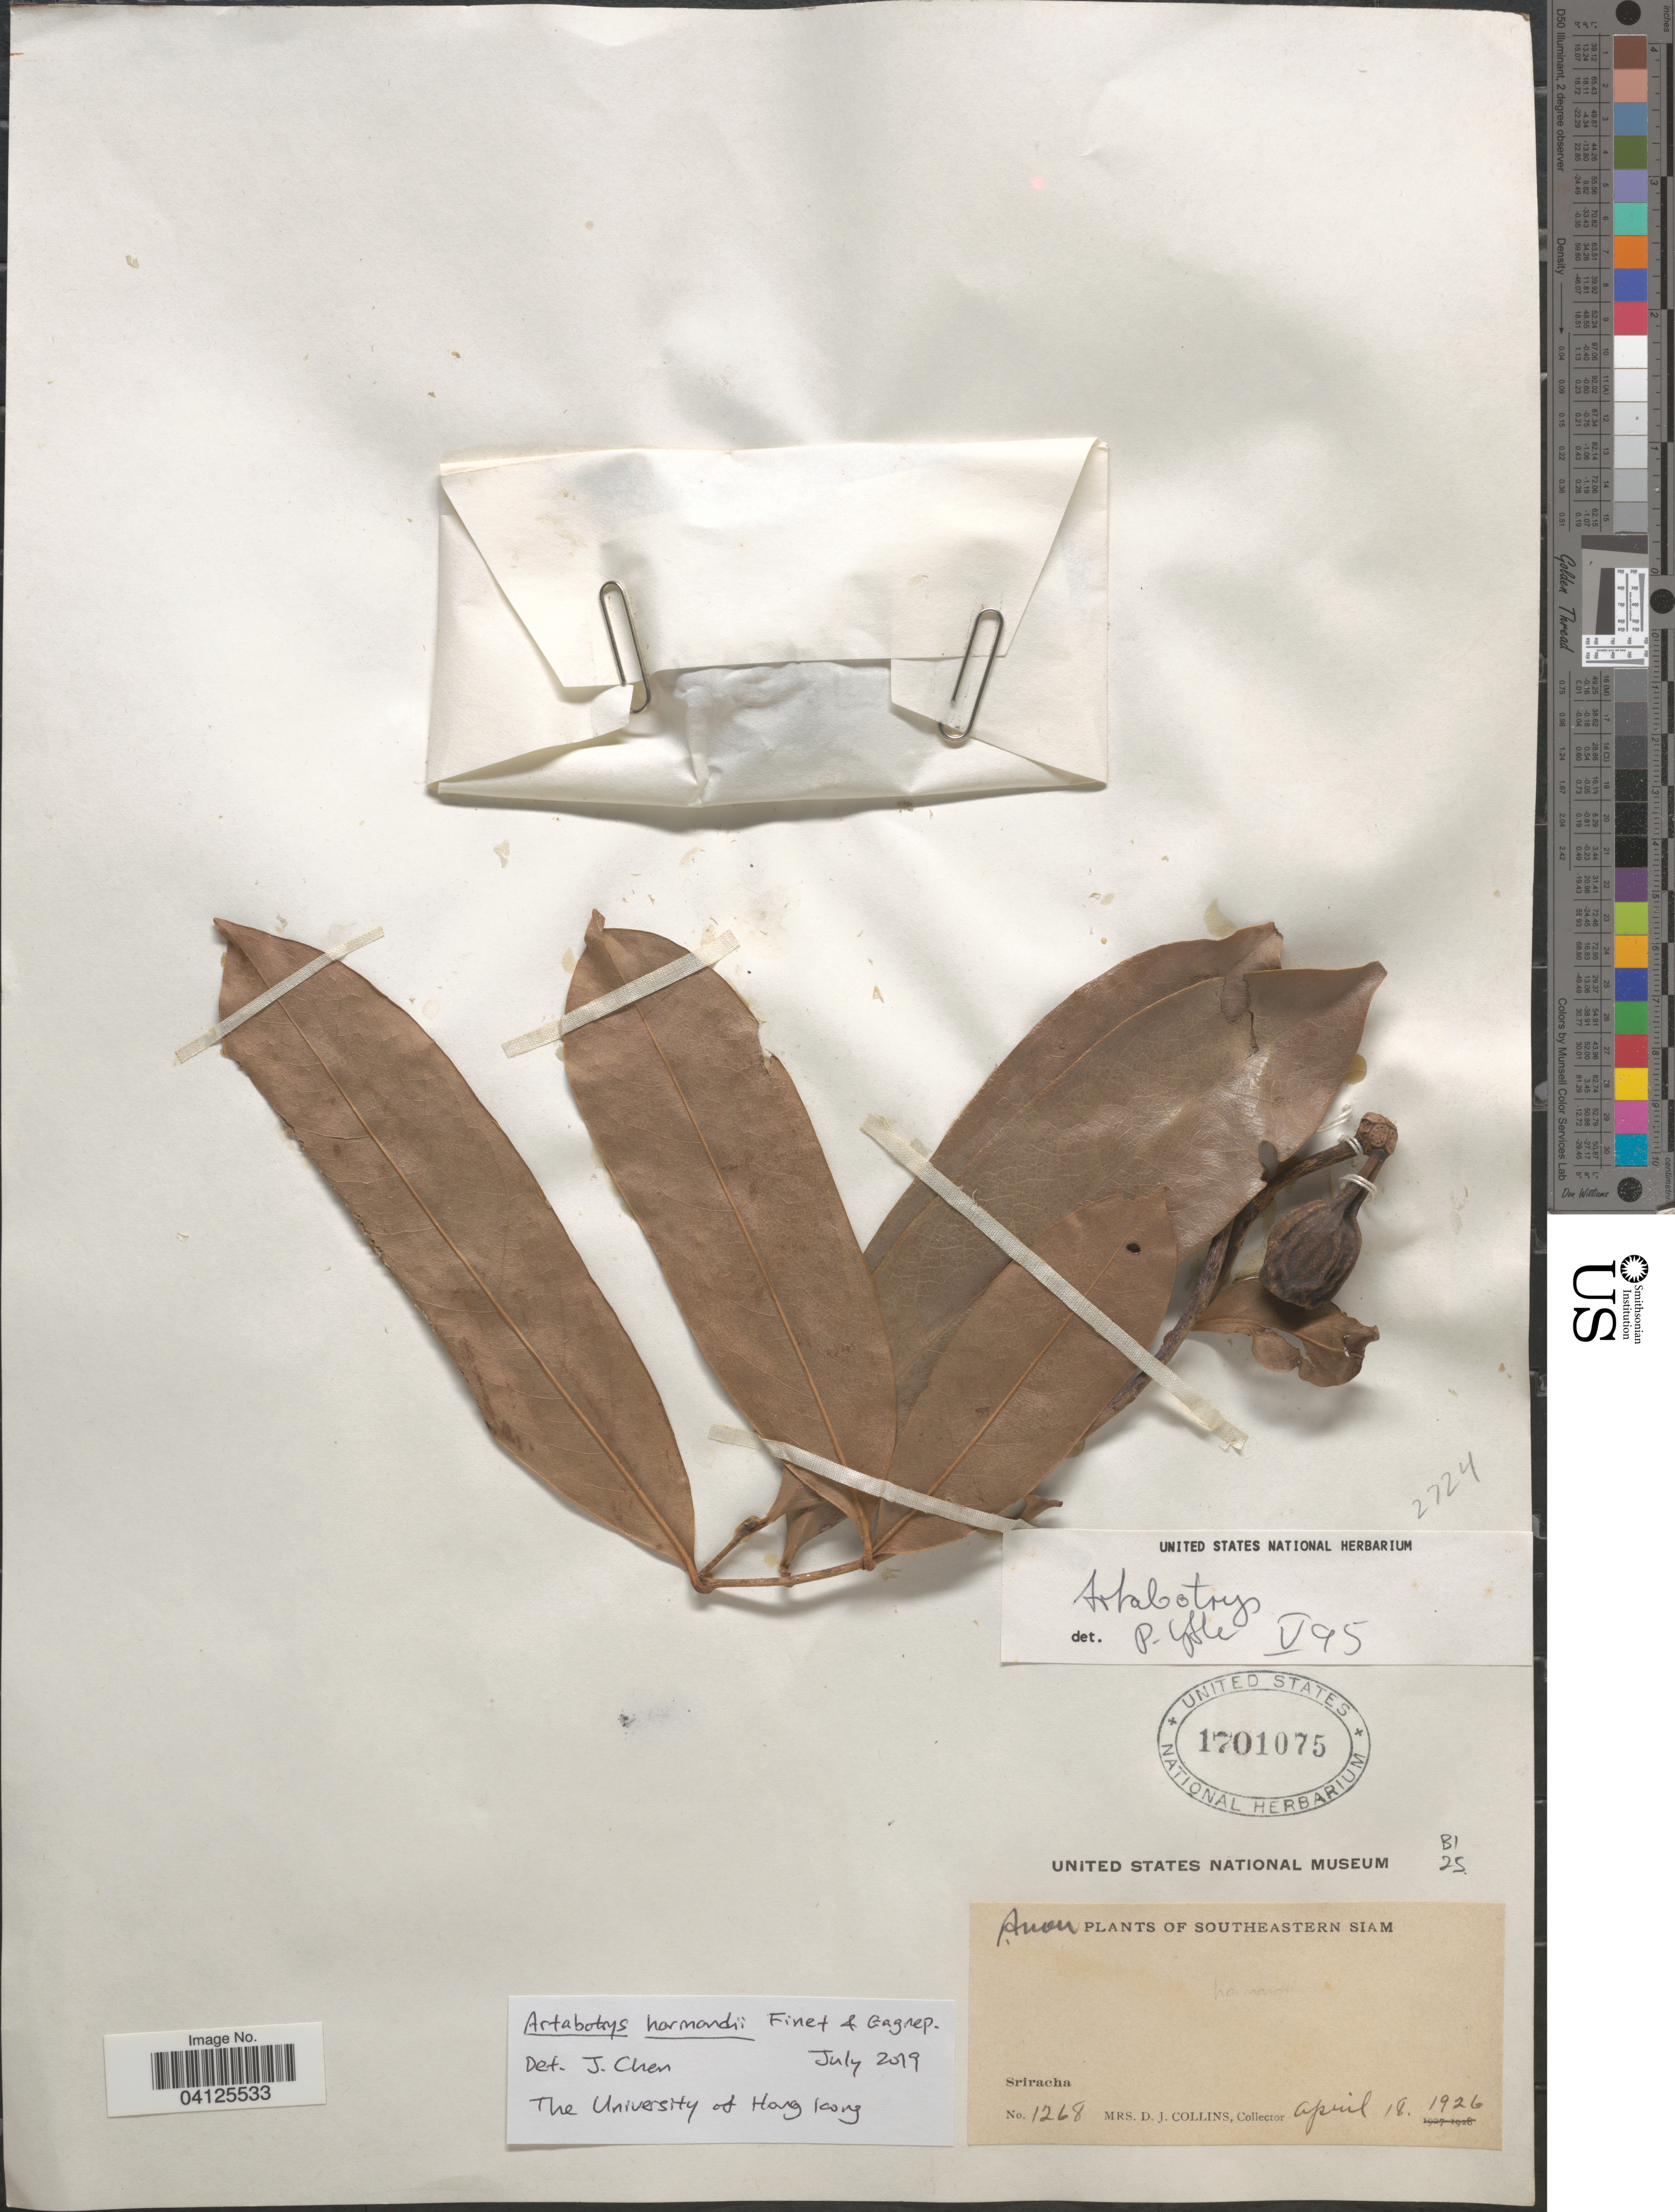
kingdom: Plantae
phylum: Tracheophyta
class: Magnoliopsida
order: Magnoliales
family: Annonaceae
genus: Artabotrys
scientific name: Artabotrys harmandii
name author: Finet & Gagnep.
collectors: Mrs. D. J. Collins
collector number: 1268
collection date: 1926-04-18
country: Thailand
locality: Southeastern Siam. Sriracha.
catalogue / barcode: US 1701075